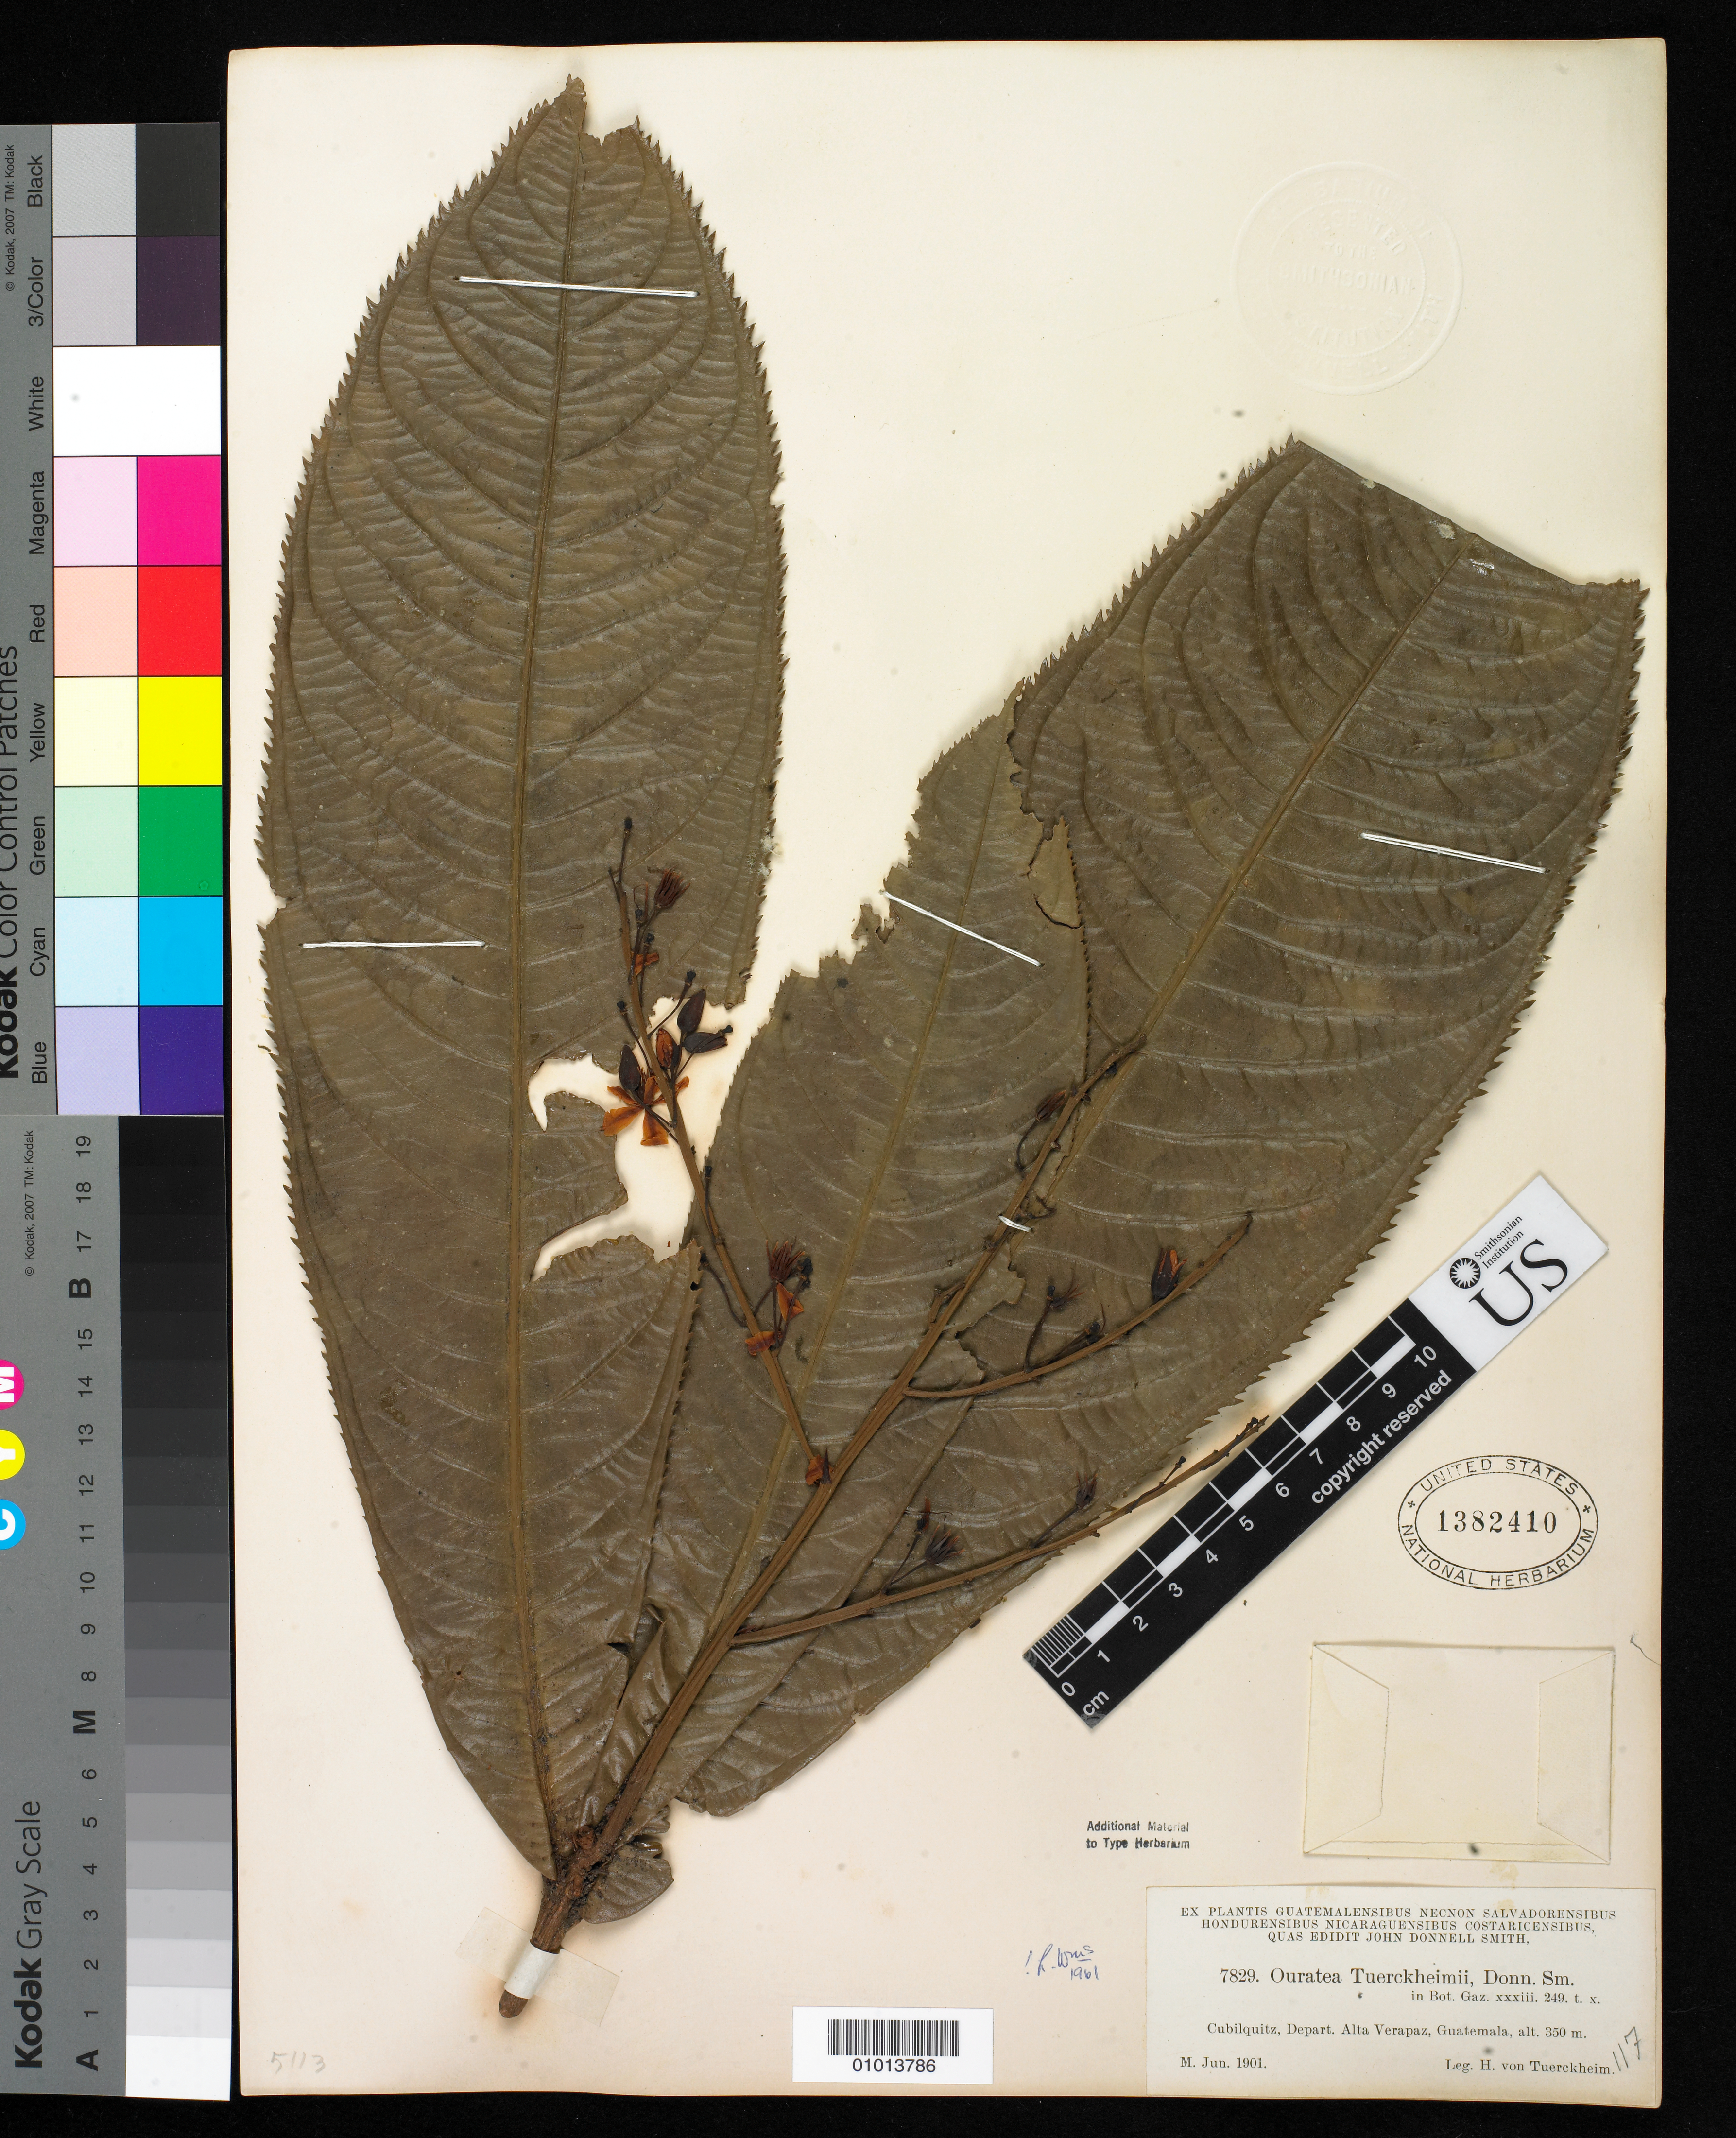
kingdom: Plantae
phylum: Tracheophyta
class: Magnoliopsida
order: Malpighiales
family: Ochnaceae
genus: Ouratea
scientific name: Ouratea tuerckheimii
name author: Donn. Sm.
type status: Type Collection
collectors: H. von Türckheim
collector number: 7829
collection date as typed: Jun 1901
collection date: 1901-06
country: Guatemala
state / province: Alta Verapaz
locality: Cubilquitz.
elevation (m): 350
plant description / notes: One of three US sheets ex John Donnell Smith herbarium (USNH 1382410, 1382411, 1382412).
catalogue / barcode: US 1382410